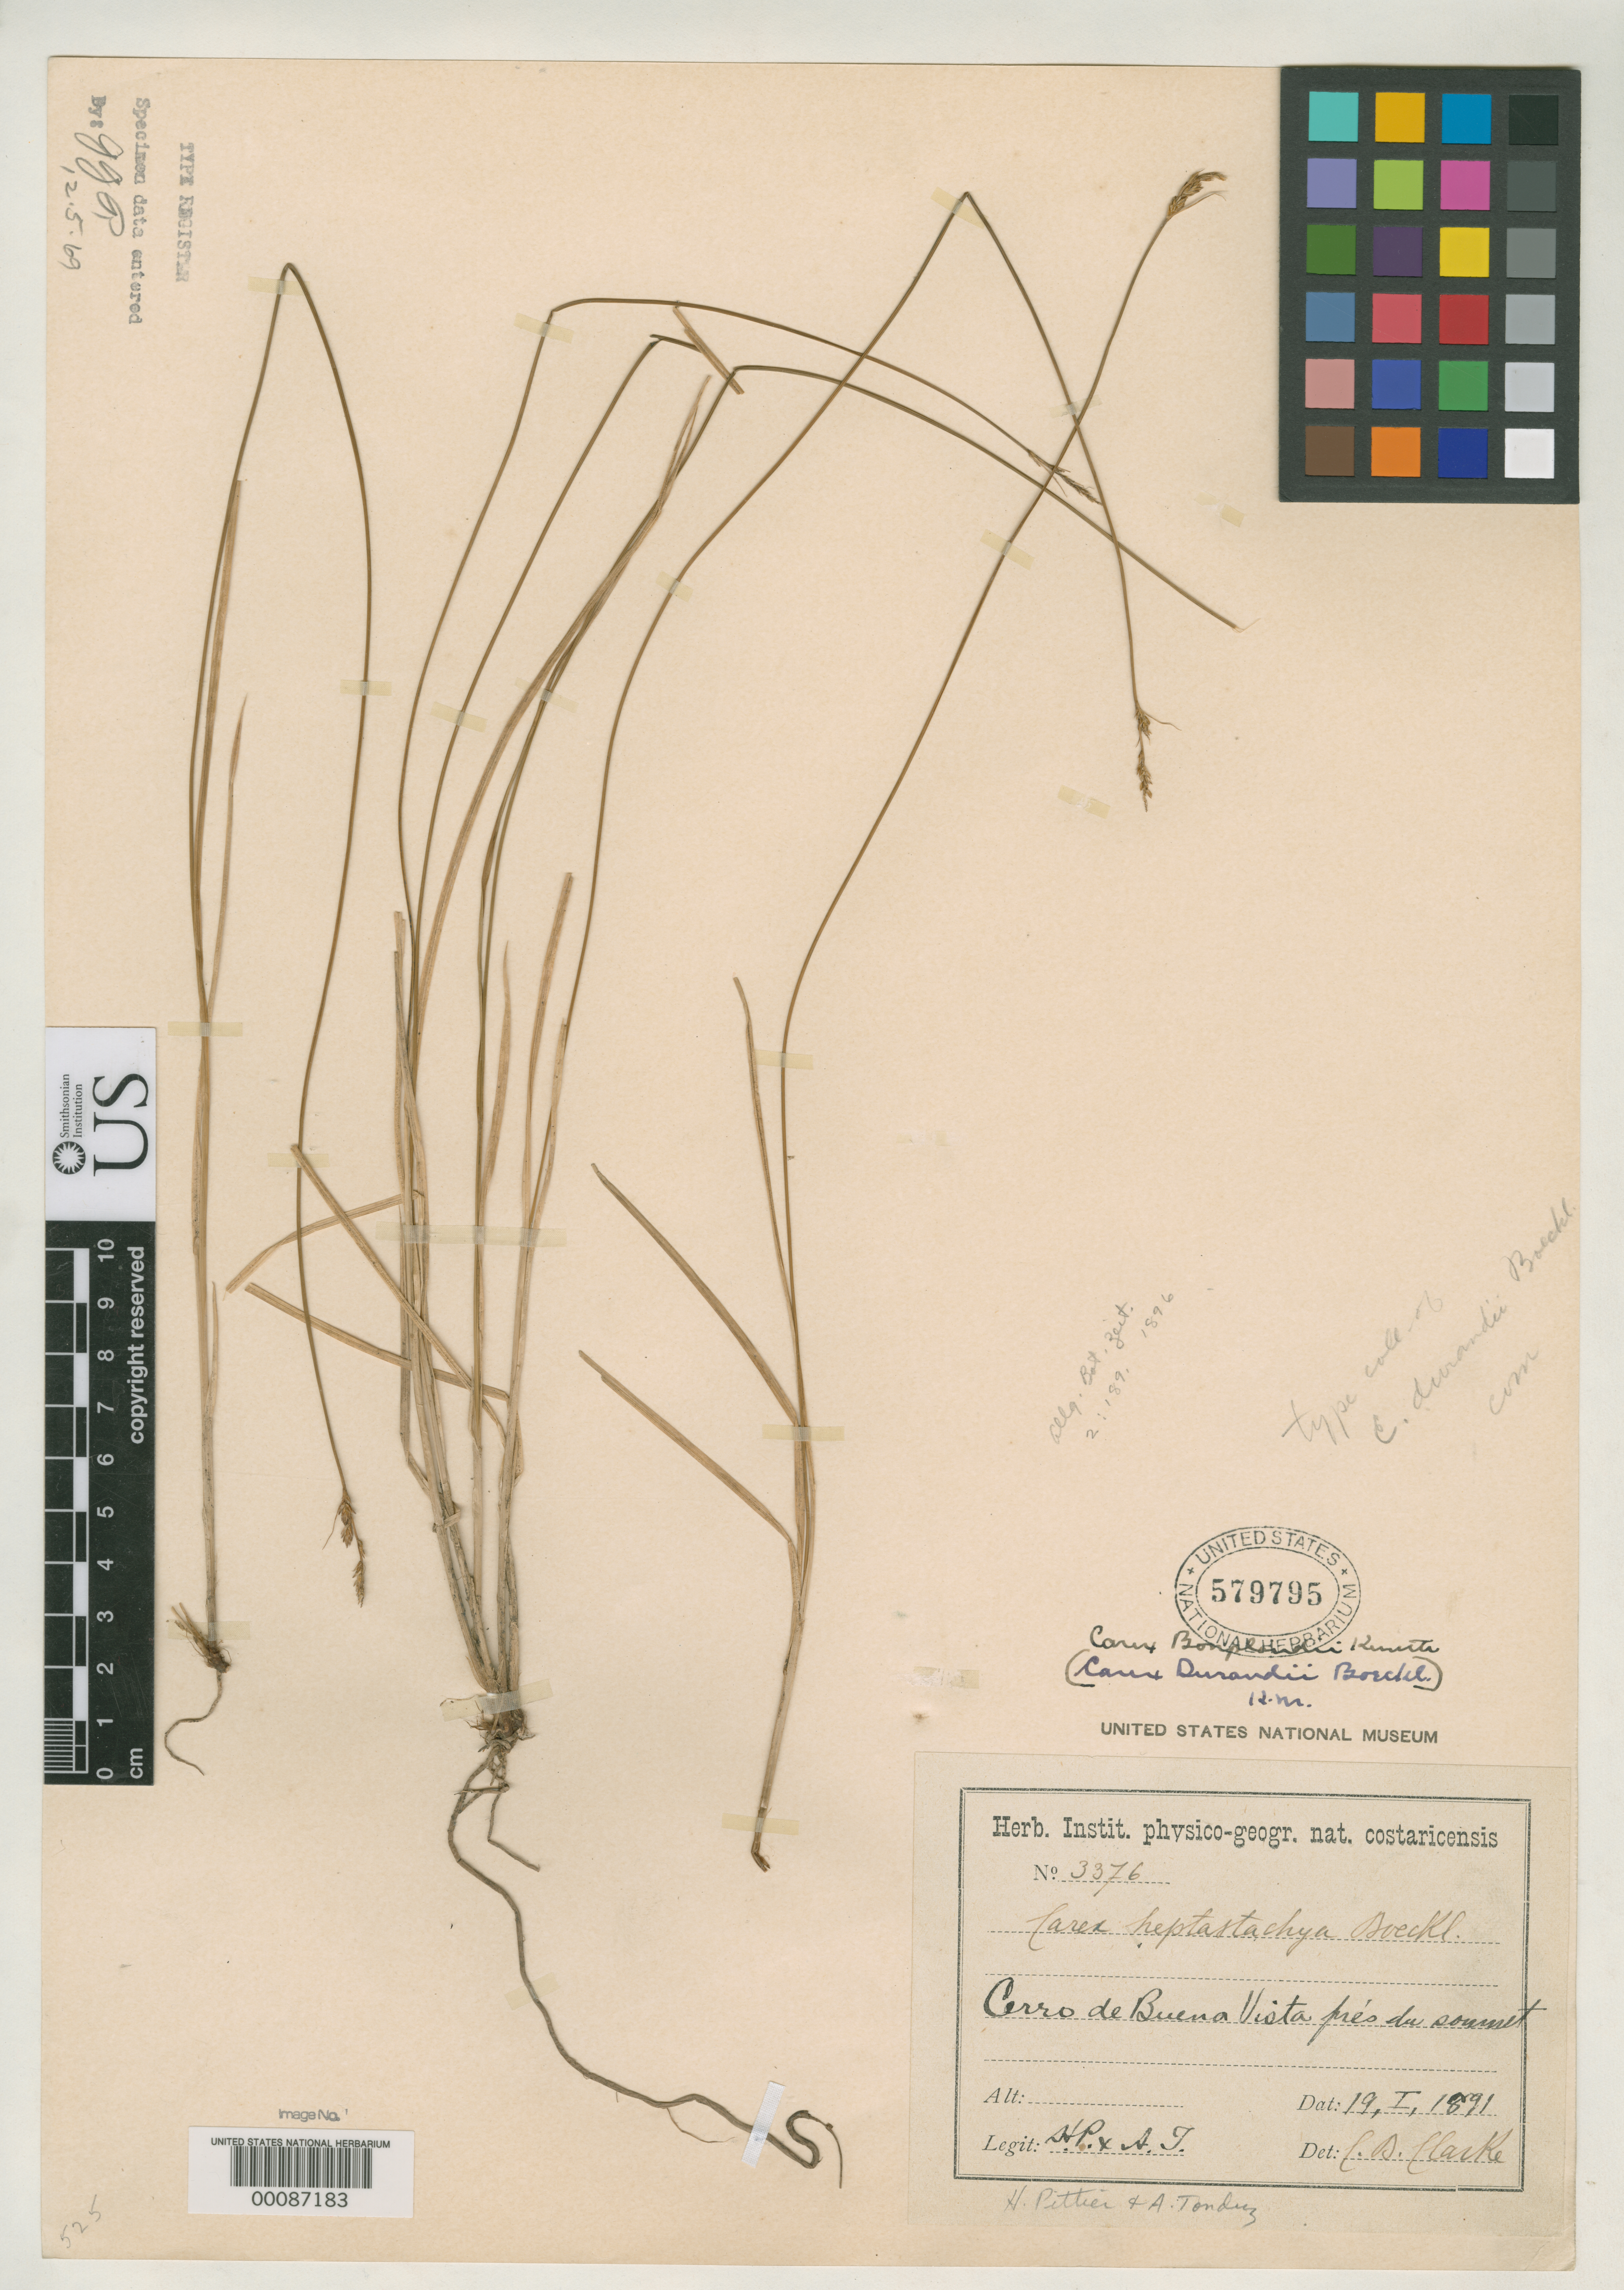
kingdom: Plantae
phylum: Tracheophyta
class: Liliopsida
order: Poales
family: Cyperaceae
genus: Carex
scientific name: Carex durandii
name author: Boeckeler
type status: Isotype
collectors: H. F. Pittier & A. Tonduz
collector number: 3376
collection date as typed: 19 Jan 1891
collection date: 1891-01-19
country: Costa Rica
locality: Cerro de Buena Vista pres du Sommet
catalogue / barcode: US 579795